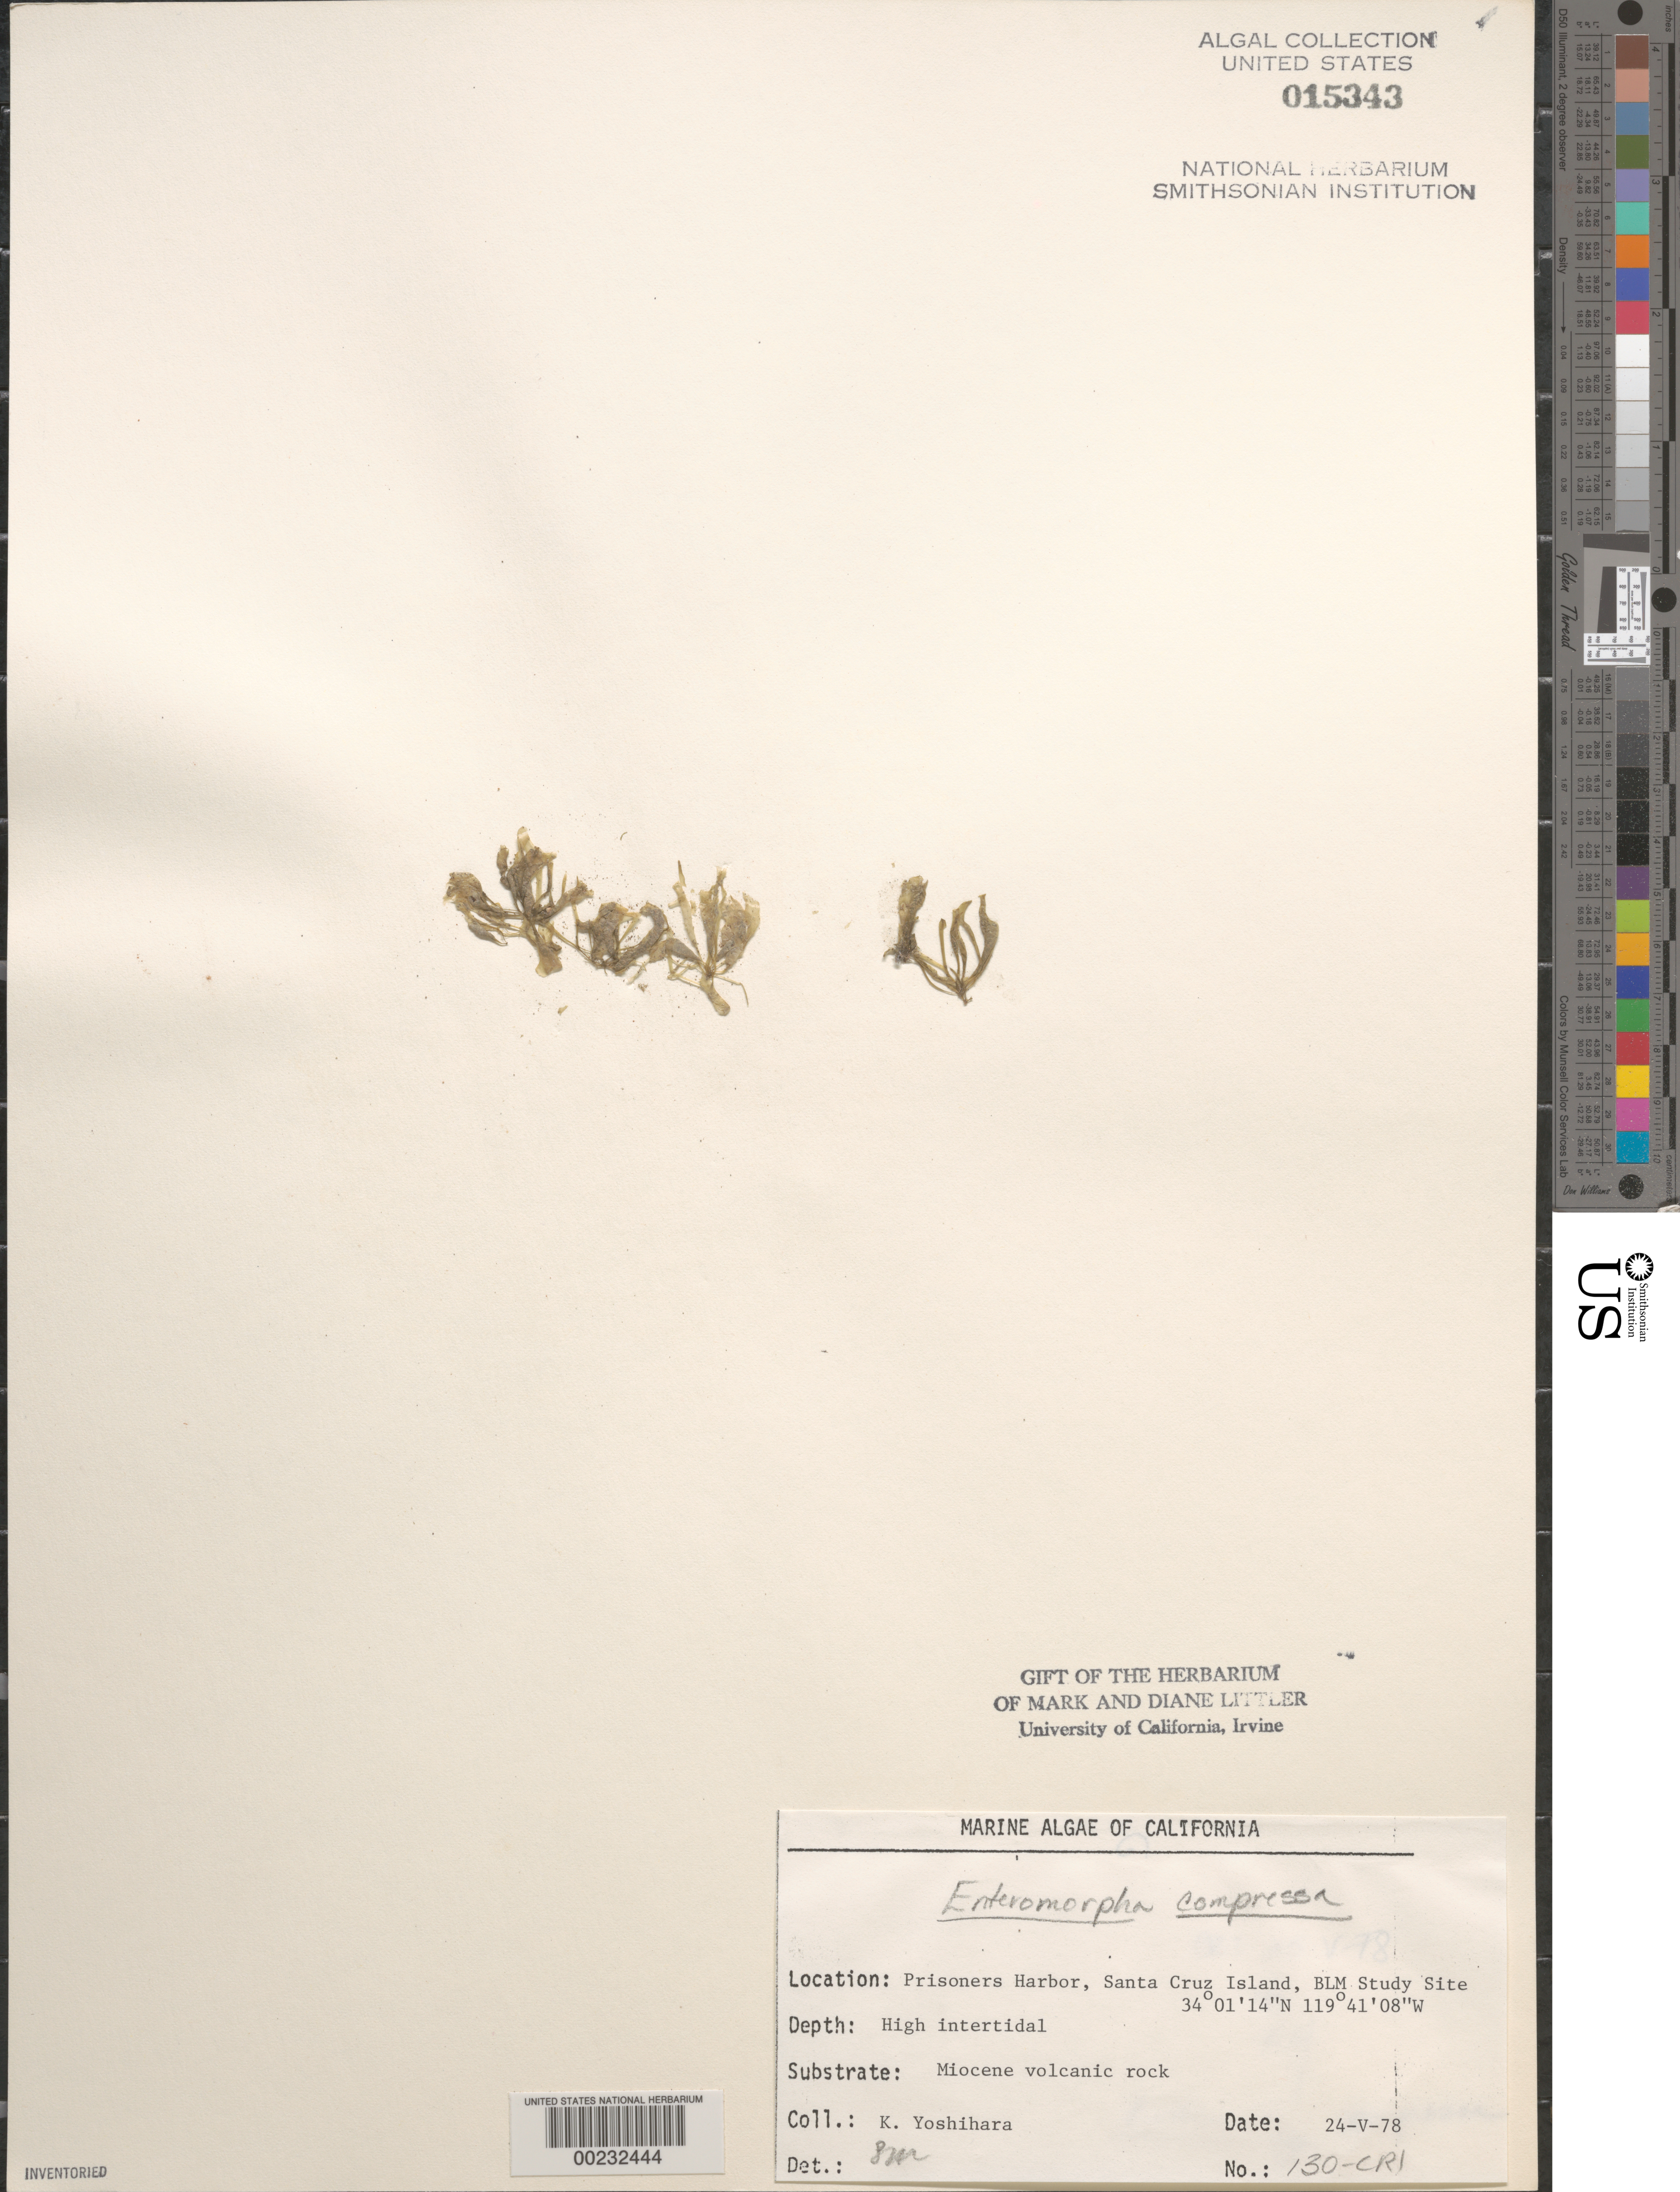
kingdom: Plantae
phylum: Chlorophyta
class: Ulvophyceae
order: Ulvales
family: Ulvaceae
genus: Ulva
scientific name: Ulva compressa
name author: L.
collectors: K. Yoshihara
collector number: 130-cri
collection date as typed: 24 May 1978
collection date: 1978-05-24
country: United States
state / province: California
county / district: Santa Barbara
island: Santa Cruz Island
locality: Prisoners Harbor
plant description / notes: BLM-SOCALBIGHT Rocky Intertidal Survey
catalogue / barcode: US 15343